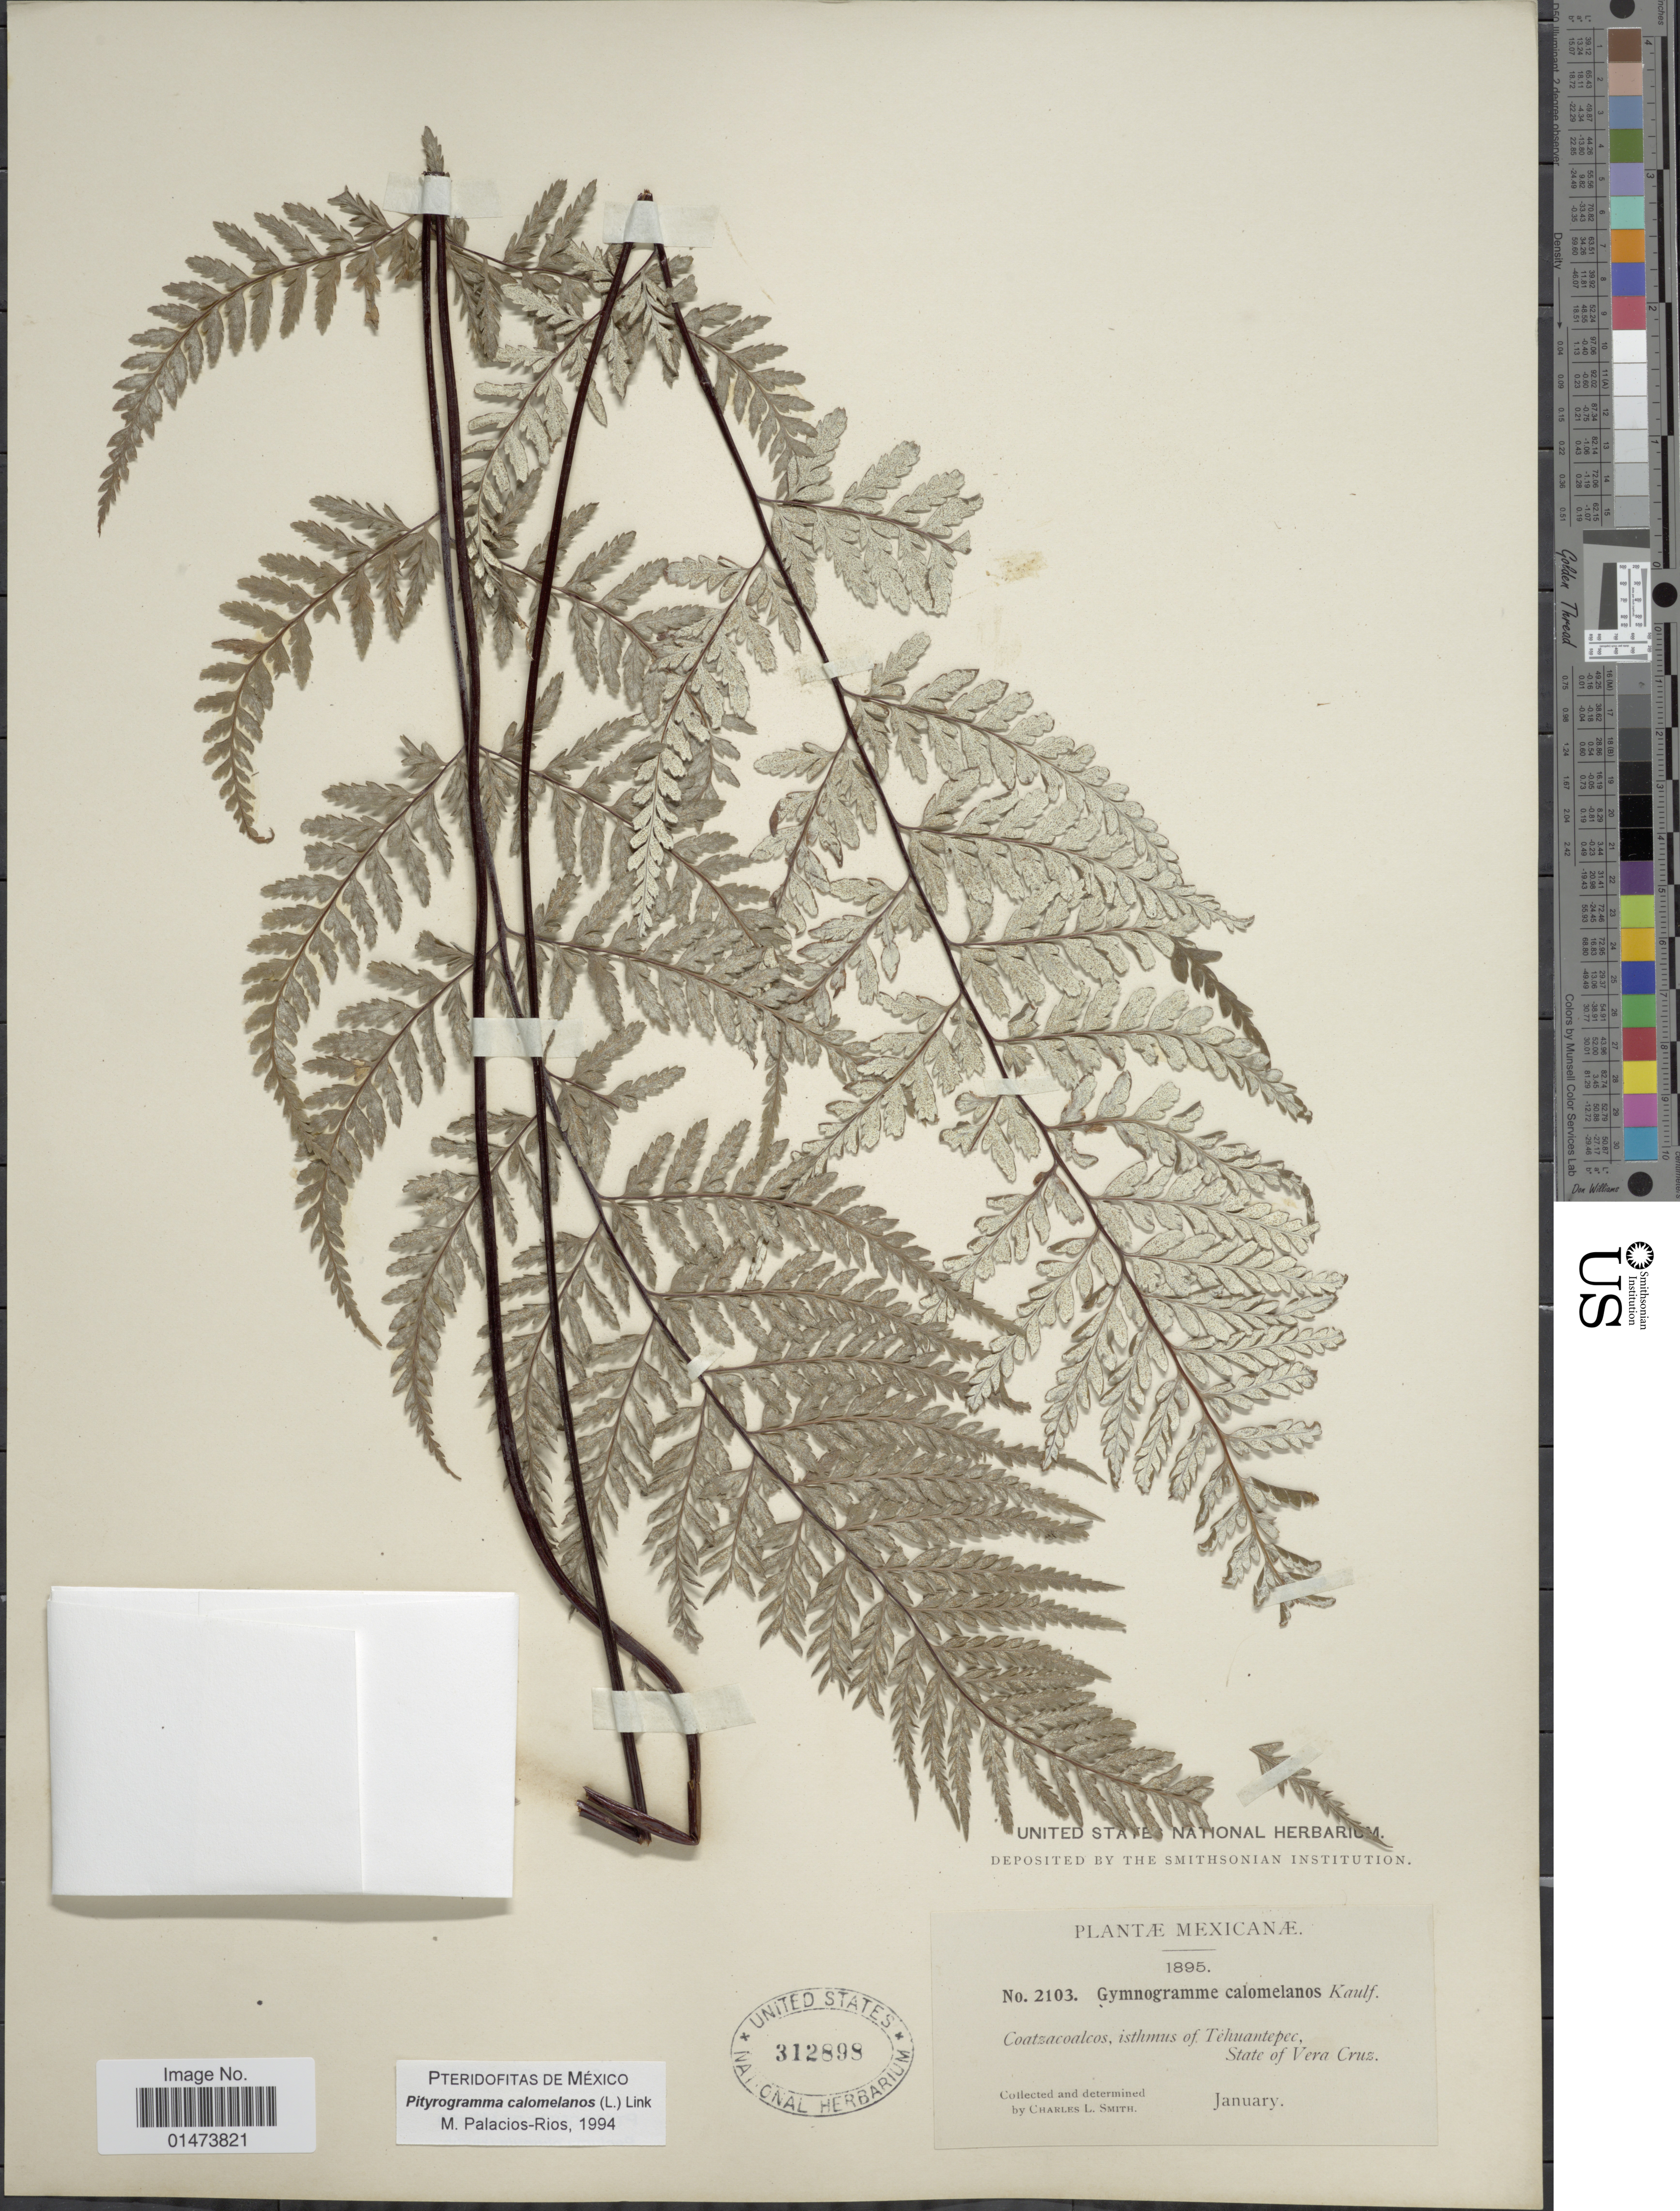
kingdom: Plantae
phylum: Tracheophyta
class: Polypodiopsida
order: Polypodiales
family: Pteridaceae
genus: Pityrogramma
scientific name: Pityrogramma calomelanos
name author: (L.) Link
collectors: C. L. Smith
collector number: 2103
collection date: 1895-01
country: Mexico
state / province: Veracruz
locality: Coatzacoalcos, isthmus of Tehuantepec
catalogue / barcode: US 312898